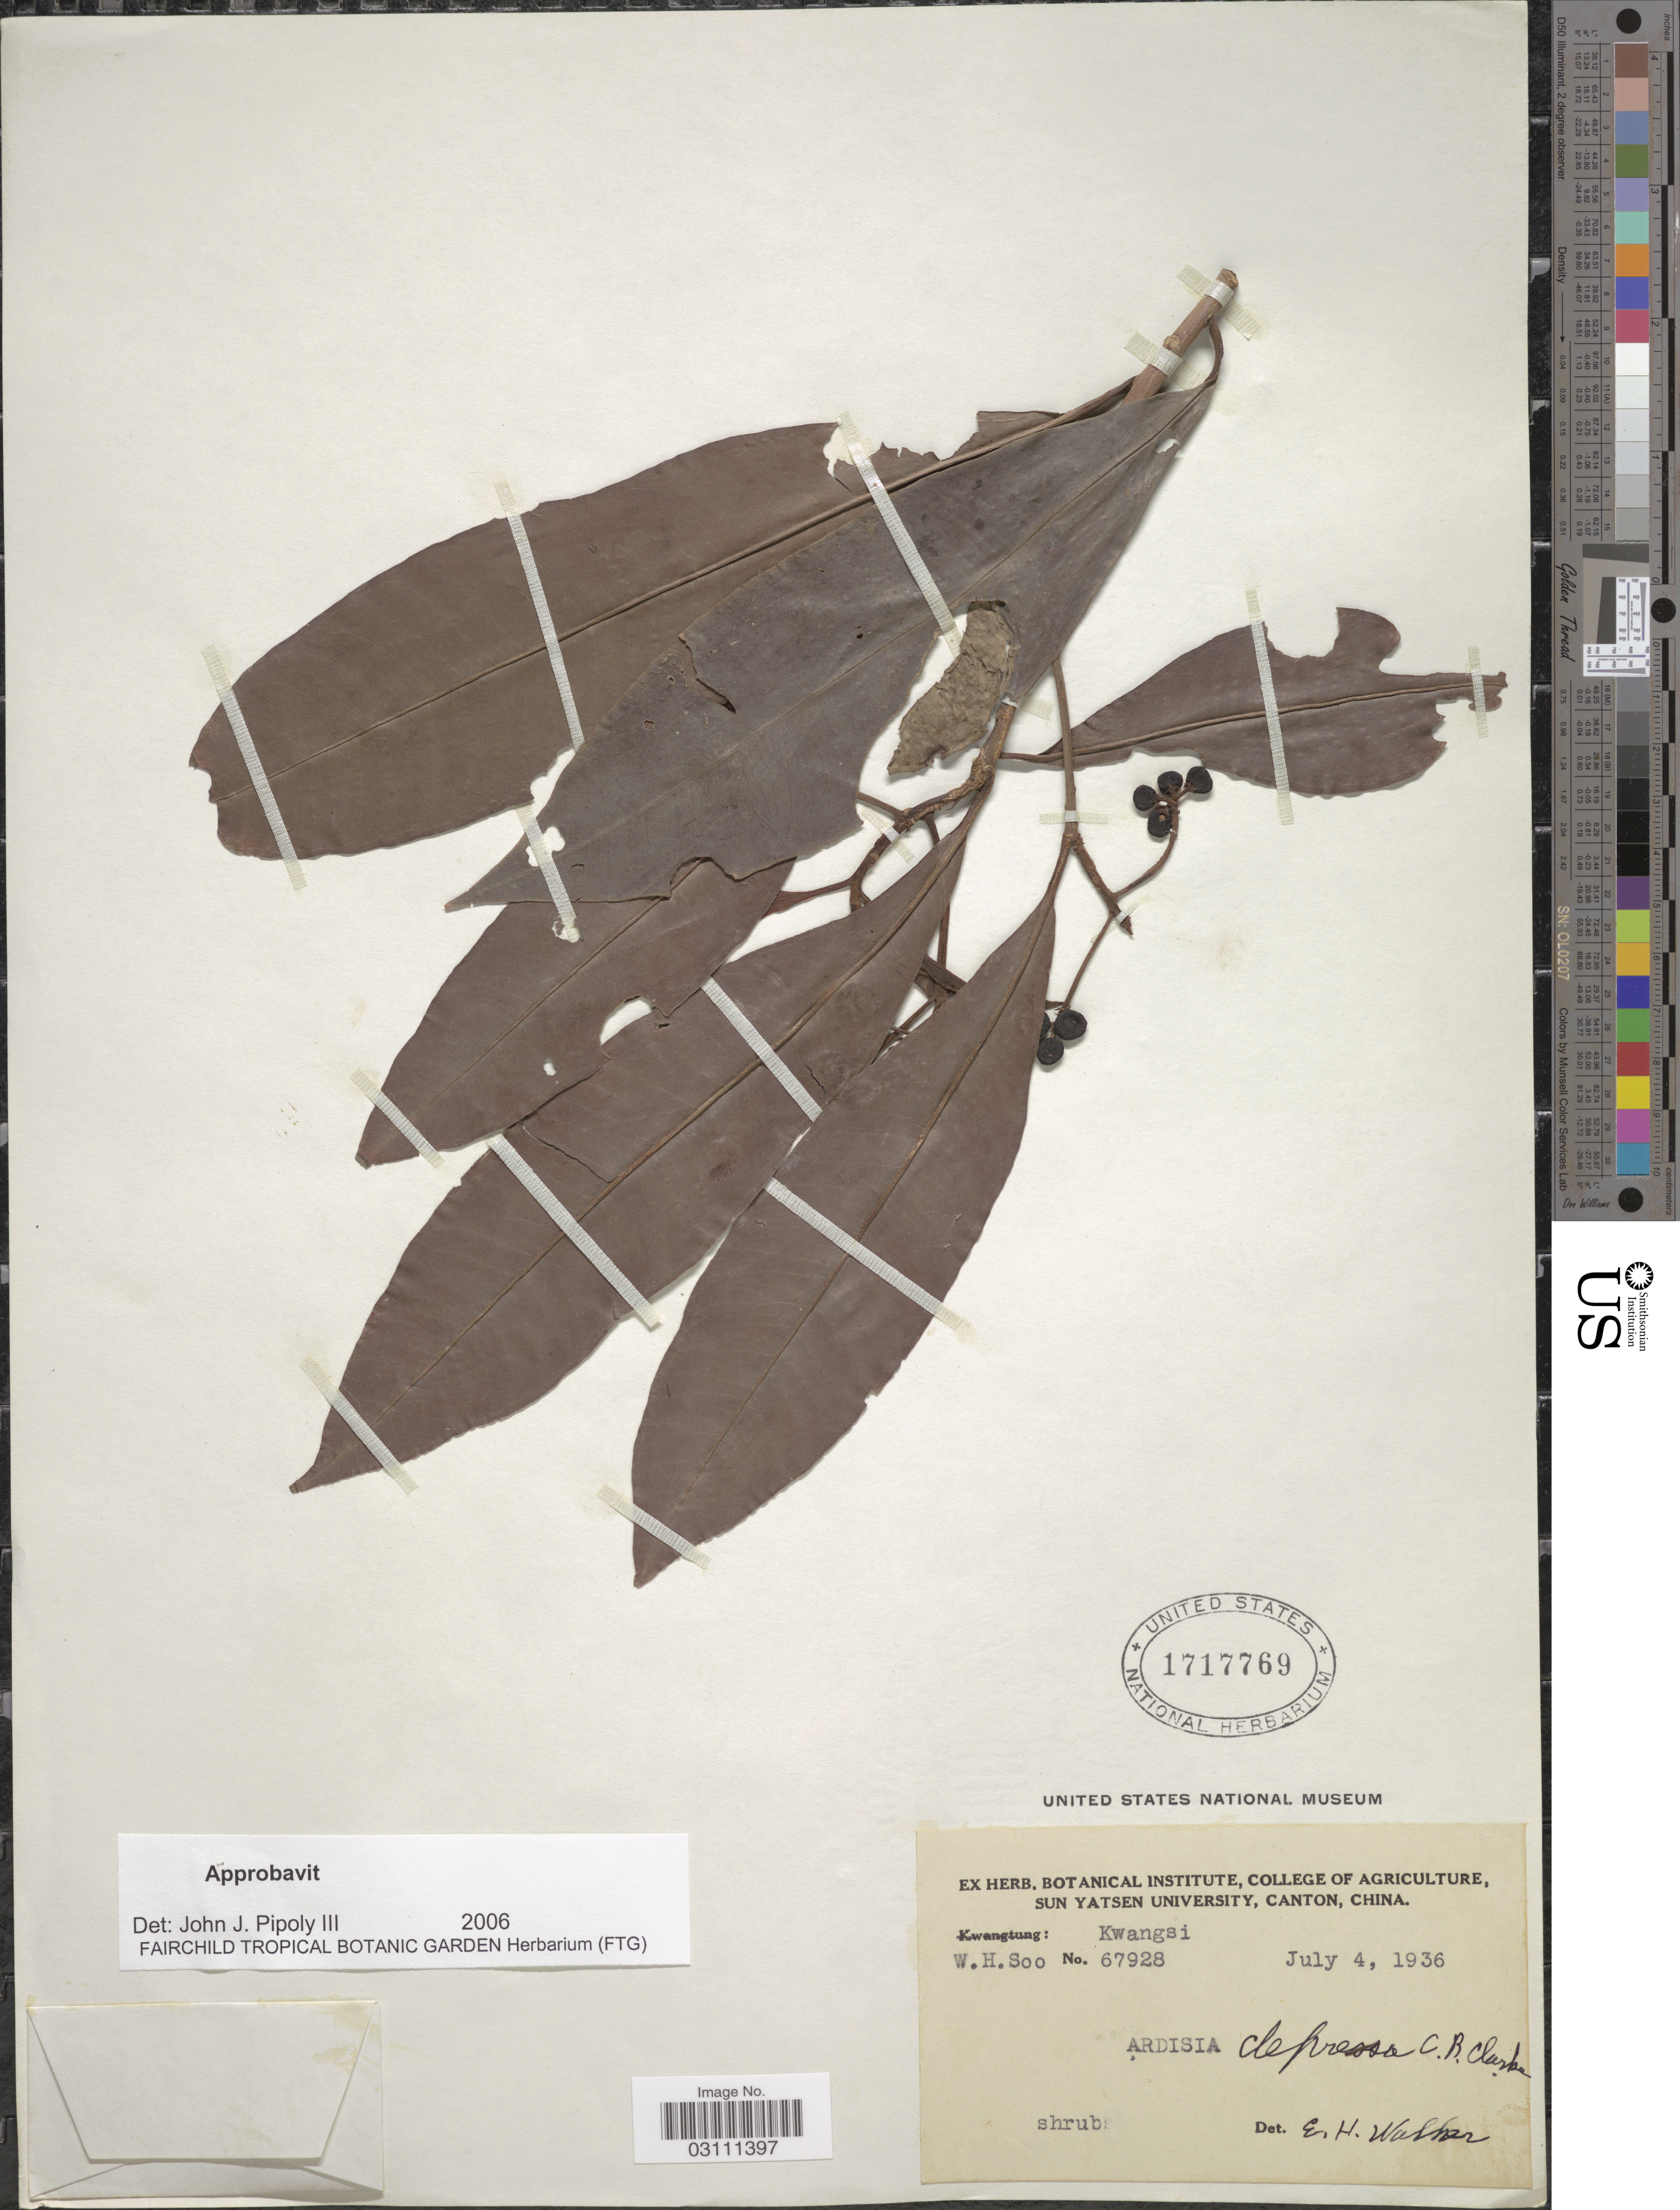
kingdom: Plantae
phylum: Tracheophyta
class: Magnoliopsida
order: Ericales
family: Primulaceae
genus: Ardisia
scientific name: Ardisia depressa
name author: C.B. Clarke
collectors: W. Soo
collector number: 67928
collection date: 1936-07-04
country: China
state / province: Guangxi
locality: Kwangsi.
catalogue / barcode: US 1717769